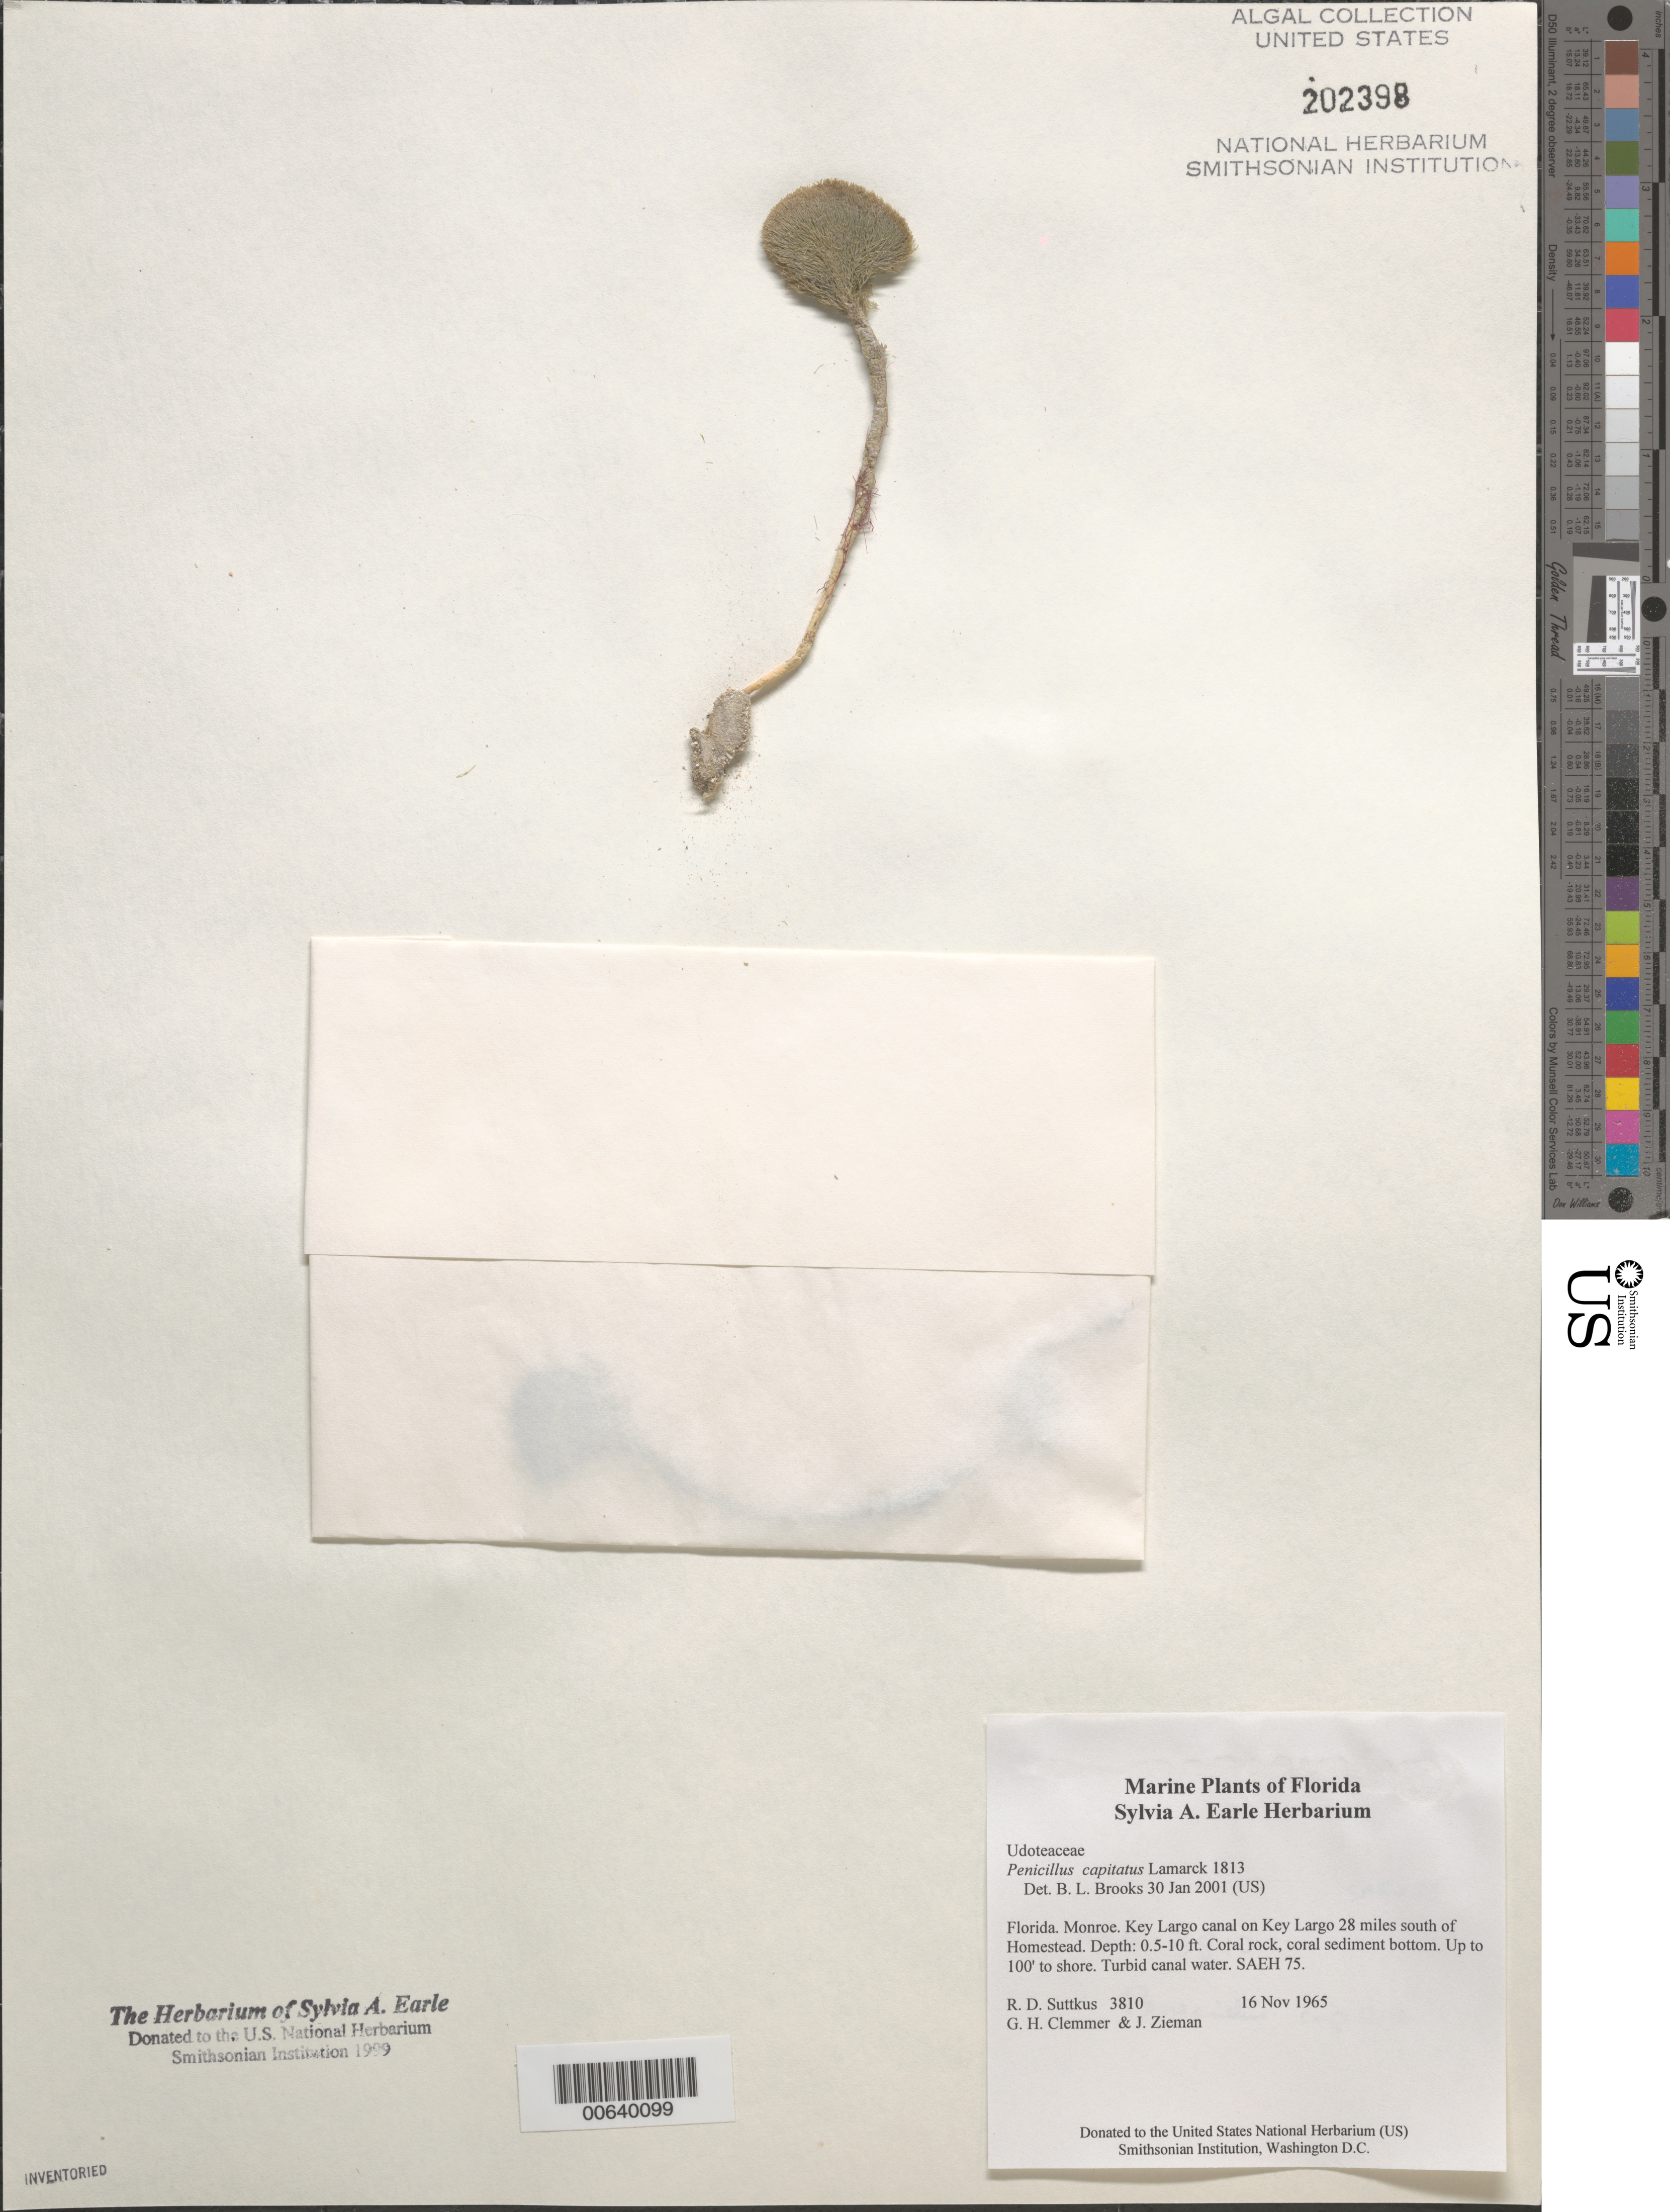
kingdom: Plantae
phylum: Chlorophyta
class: Ulvophyceae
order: Bryopsidales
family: Udoteaceae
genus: Penicillus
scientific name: Penicillus capitatus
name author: Lam.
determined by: Brooks, B. L., (BOT), Smithsonian Institution - National Museum of Natural History (UNITED STATES)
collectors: R. Suttkus, G. Clemmer & J. Zieman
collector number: RDS 3810 & SAEH 75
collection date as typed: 16 Nov 1965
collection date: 1965-11-16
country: United States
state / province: Florida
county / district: Monroe County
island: Key Largo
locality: Key Largo Canal, 28 miles south of Homestead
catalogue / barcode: US 202398